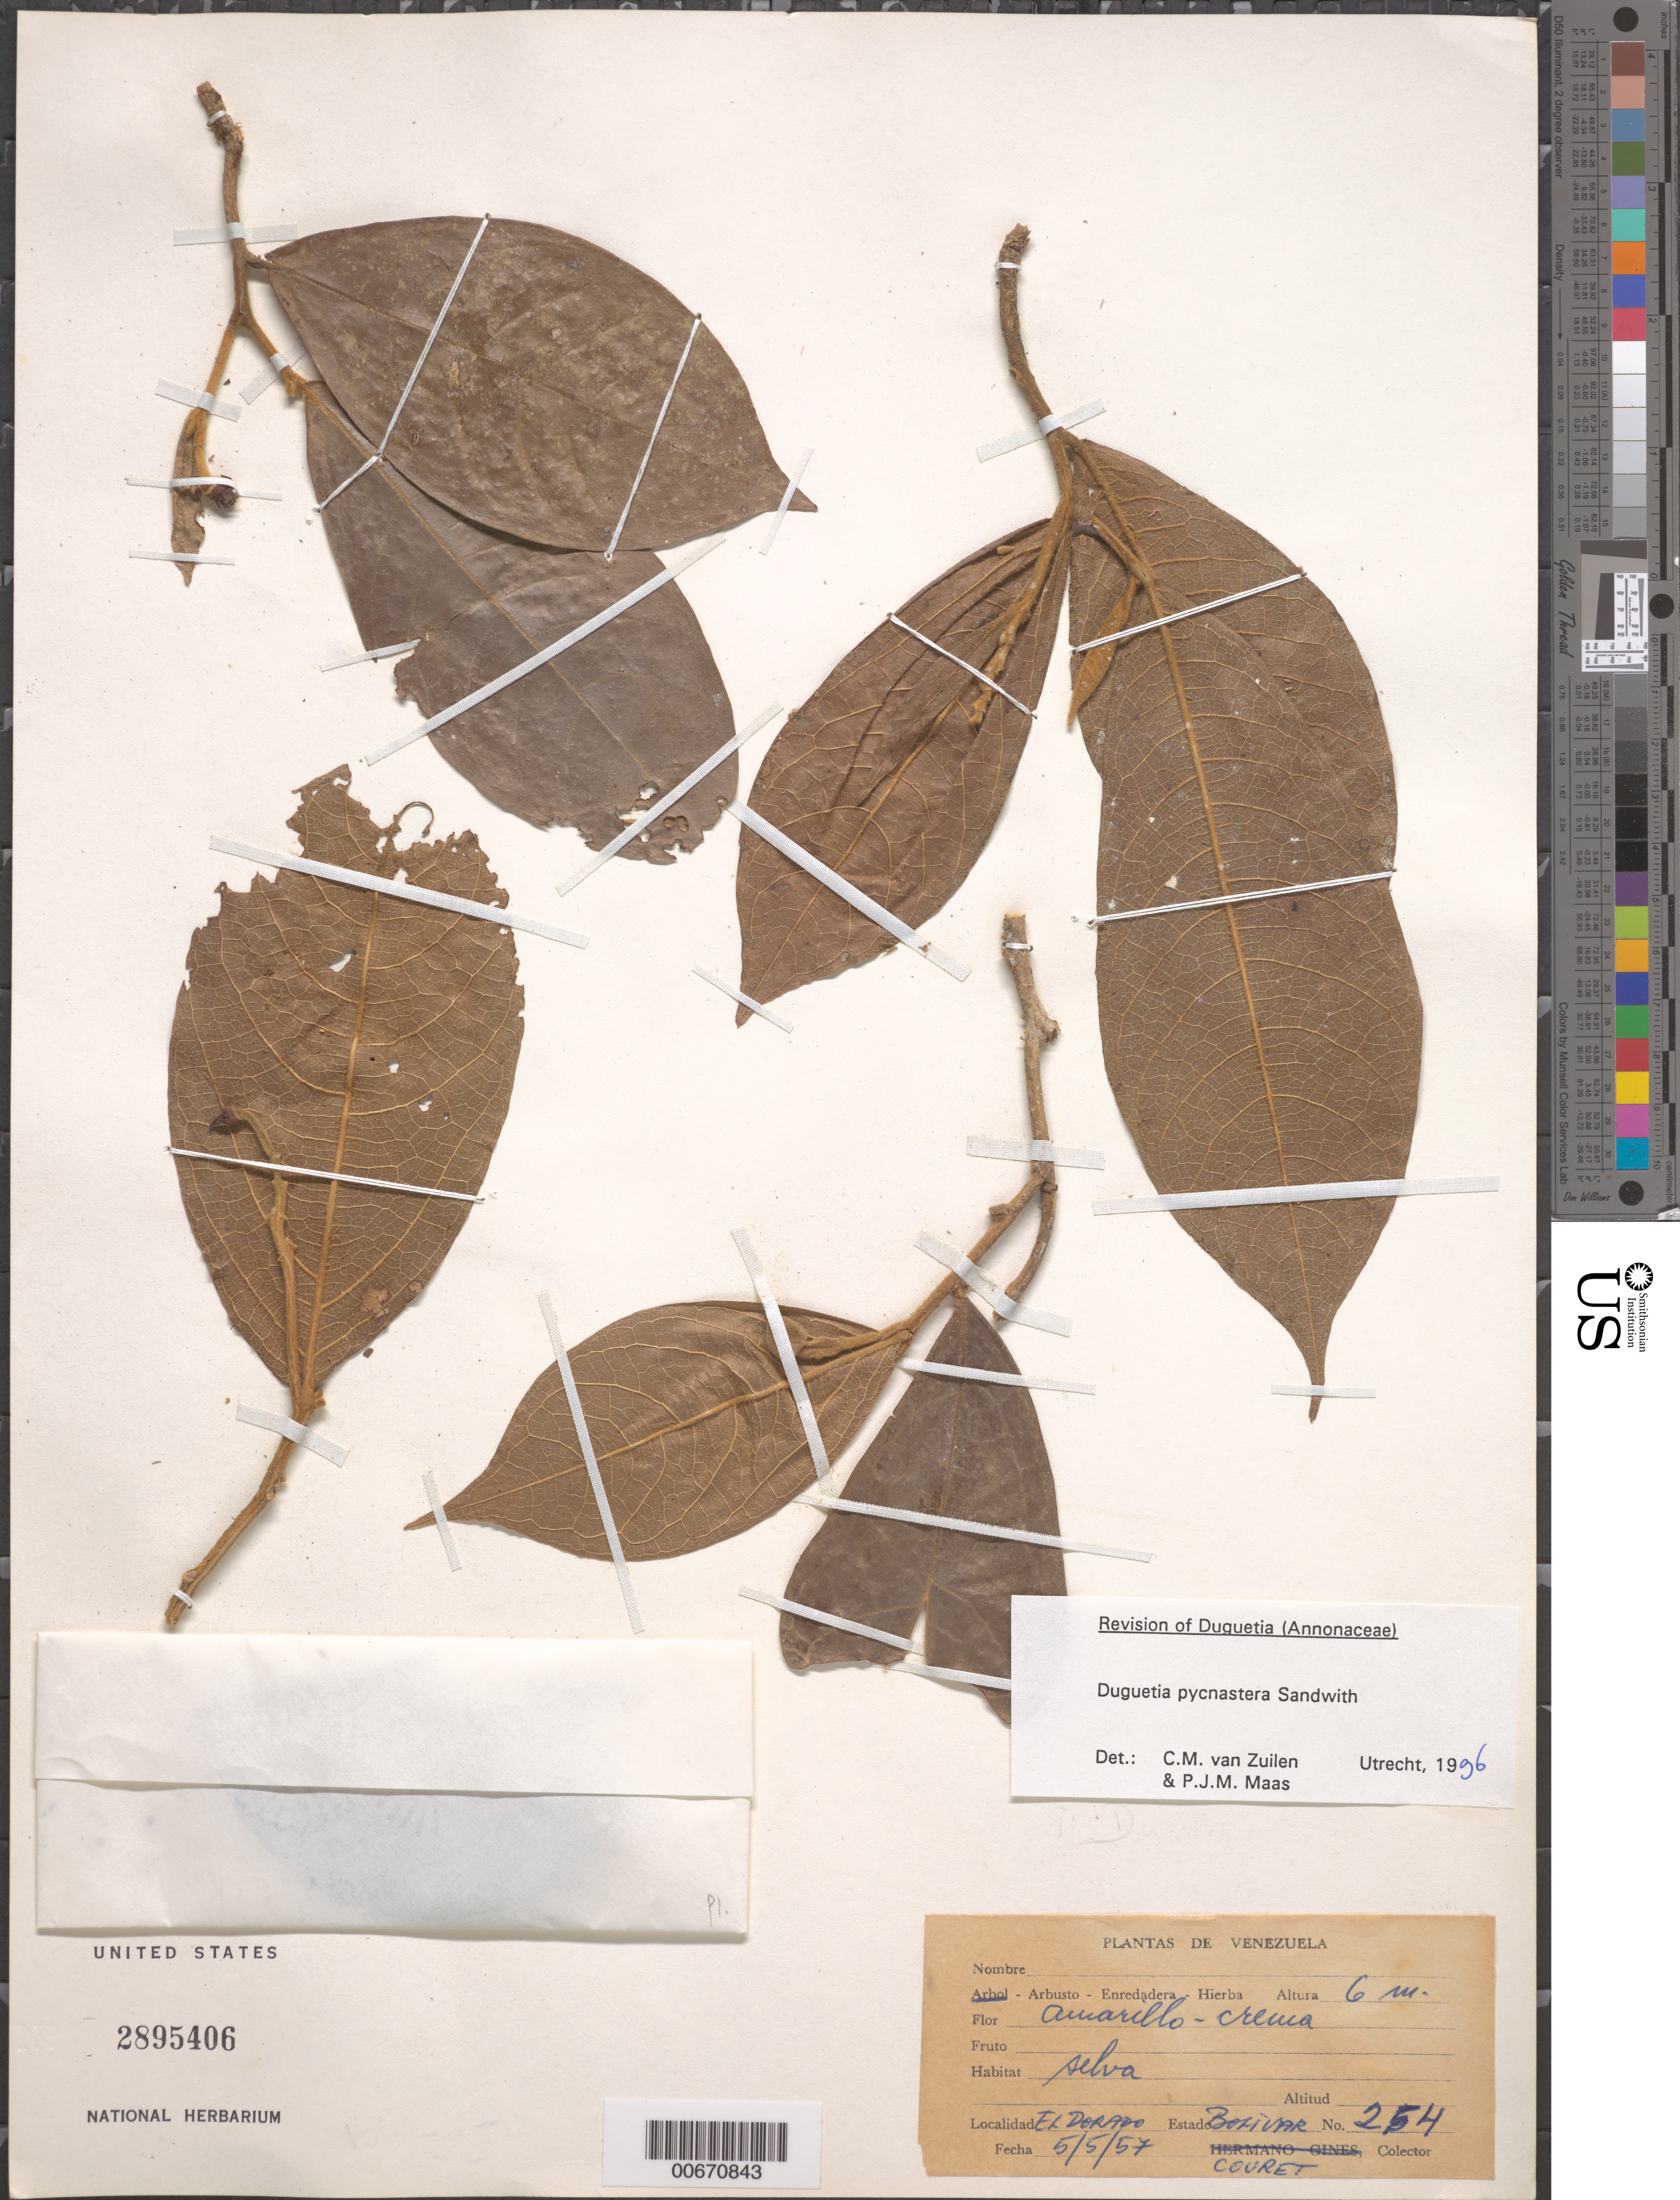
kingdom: Plantae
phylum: Tracheophyta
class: Magnoliopsida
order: Magnoliales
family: Annonaceae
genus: Duguetia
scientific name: Duguetia pycnastera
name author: Sandwith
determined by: Zuilen, C. M.; Maas, P. J.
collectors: -. Couret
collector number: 254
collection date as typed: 5-May-57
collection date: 1957-05-05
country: Venezuela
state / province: Bolívar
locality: El Dorado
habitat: Forest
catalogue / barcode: US 2895406